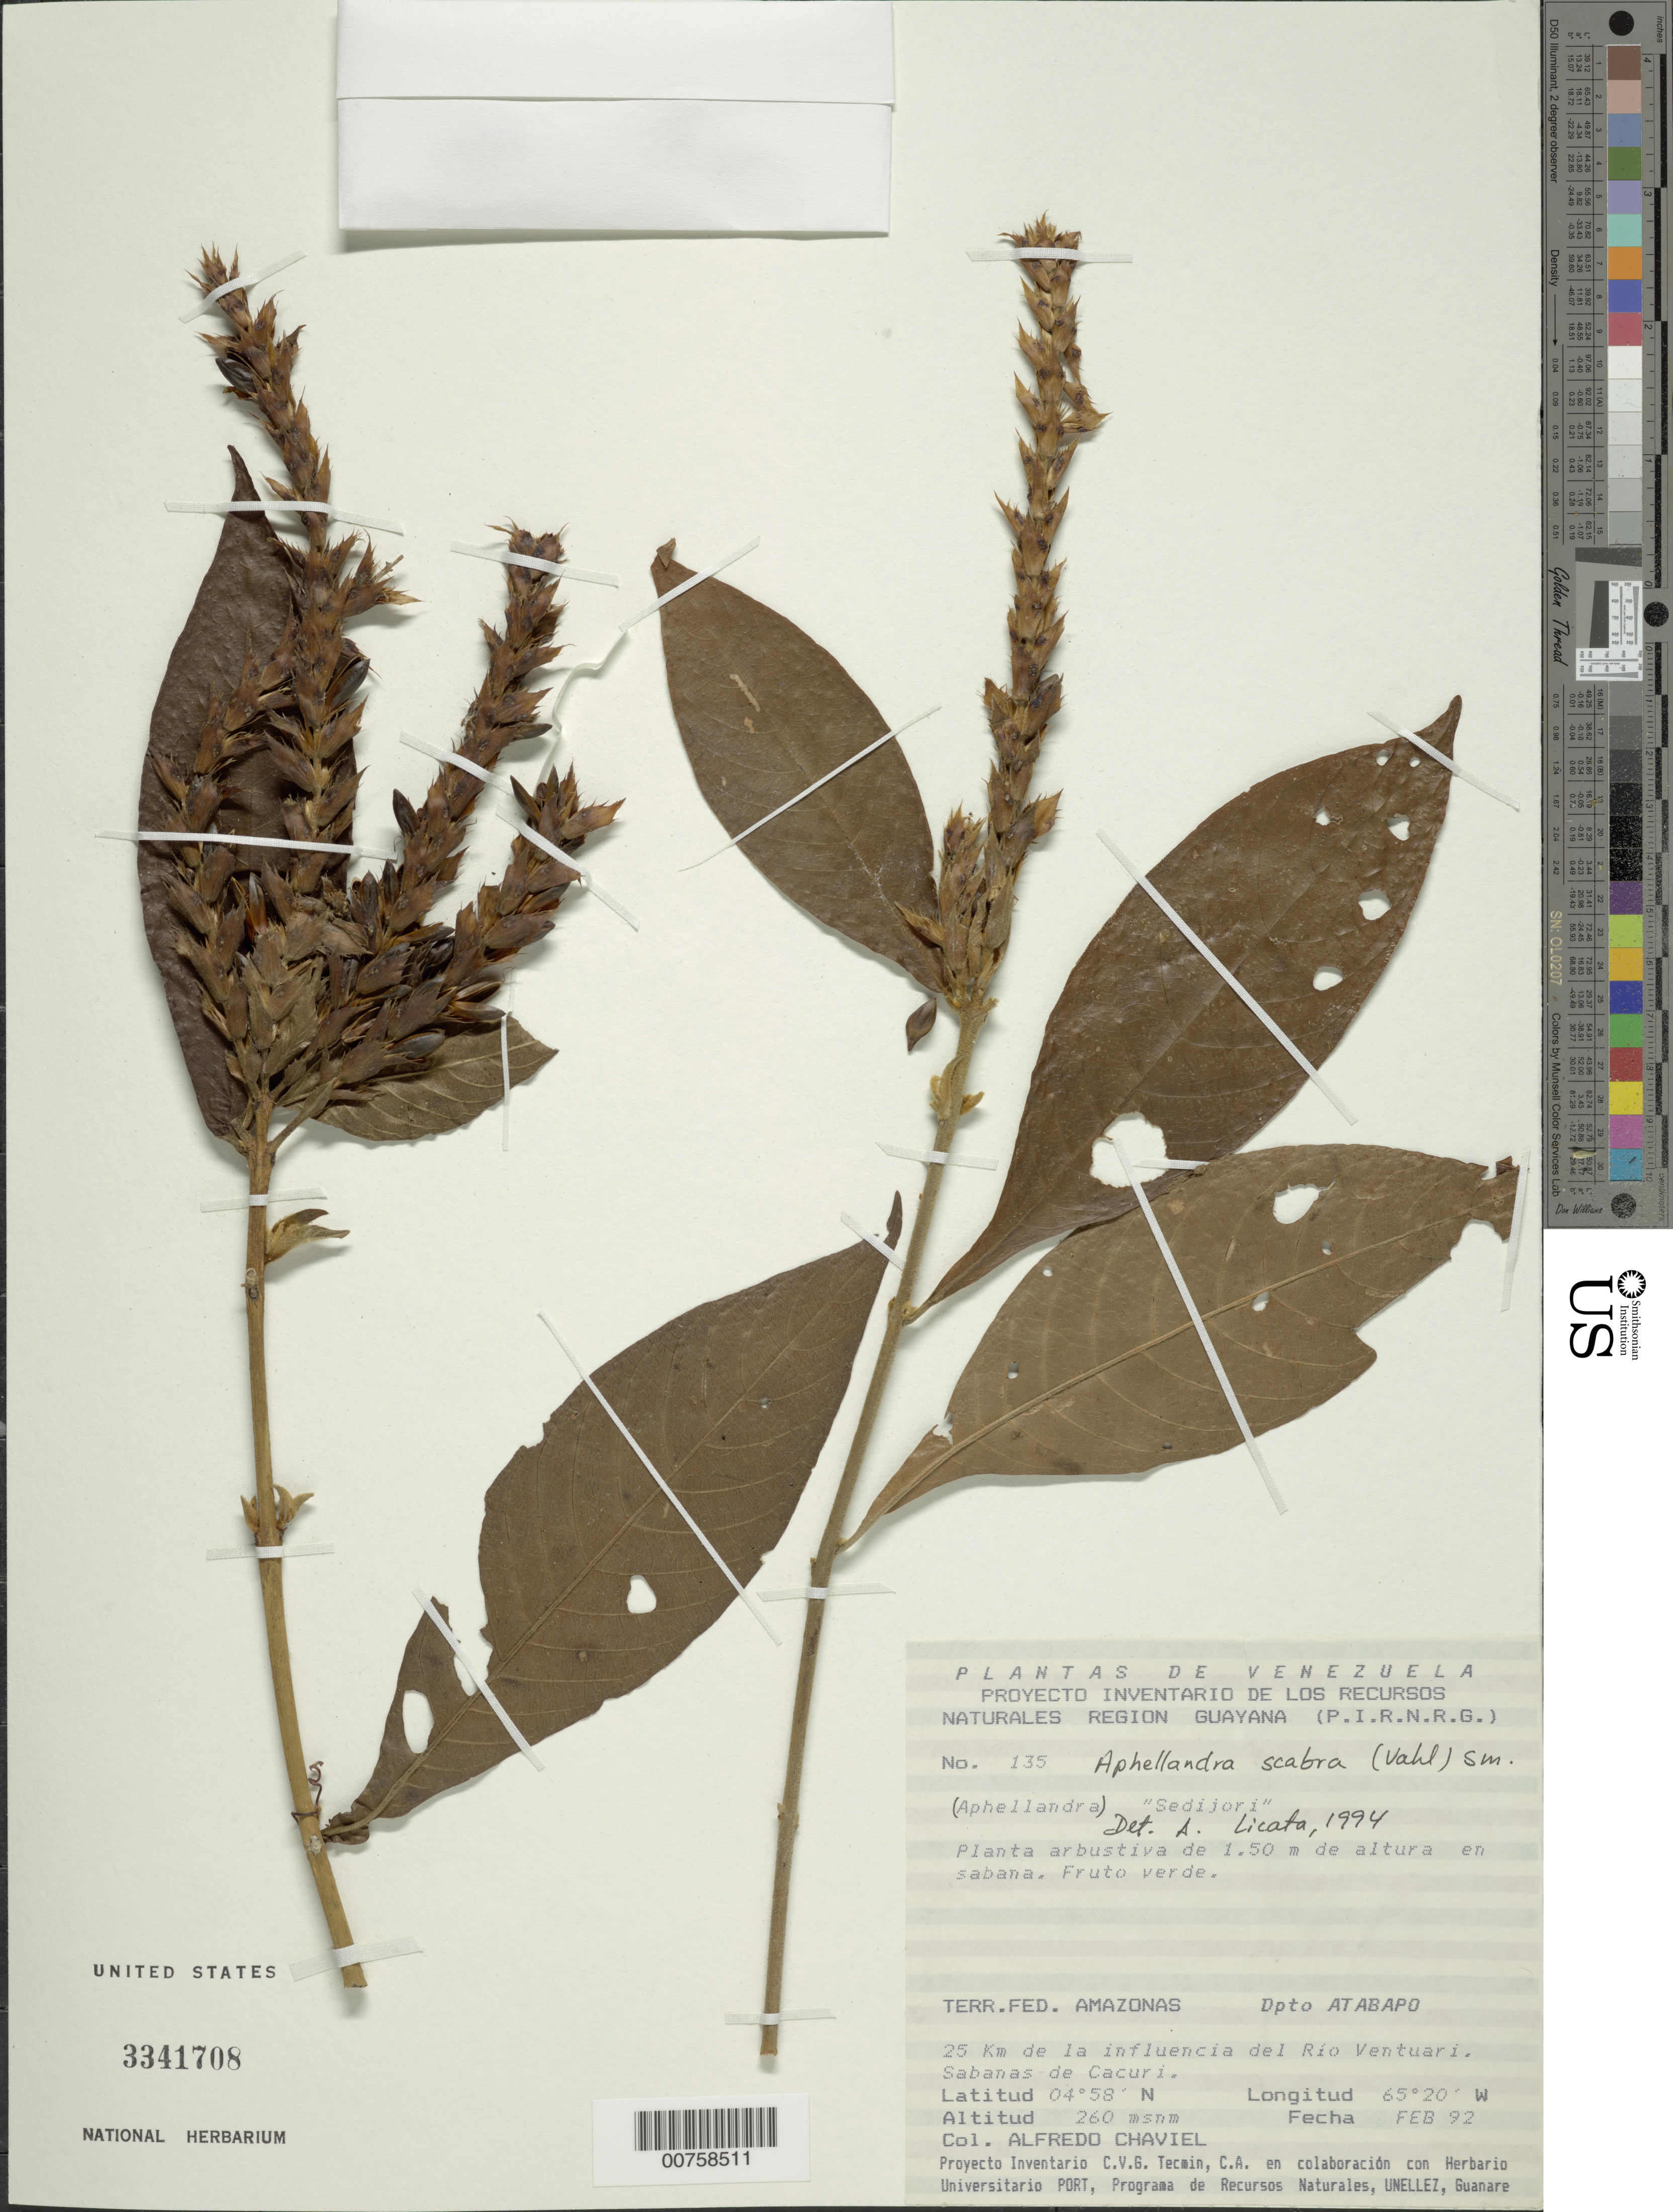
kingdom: Plantae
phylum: Tracheophyta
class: Magnoliopsida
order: Lamiales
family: Acanthaceae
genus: Aphelandra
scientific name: Aphelandra scabra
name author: (Vahl) Sm.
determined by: Licata, A., (PORT), Univ. Nac. Exp. de los Llanos Ezequiel Zamora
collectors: A. Chaviel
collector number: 135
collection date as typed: Feb-92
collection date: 1992-02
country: Venezuela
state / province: Amazonas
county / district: Atabapo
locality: Sabanas de Cacuri, 25 km de la influencia del Río Ventuari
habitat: Sabanas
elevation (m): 260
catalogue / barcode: US 3341708